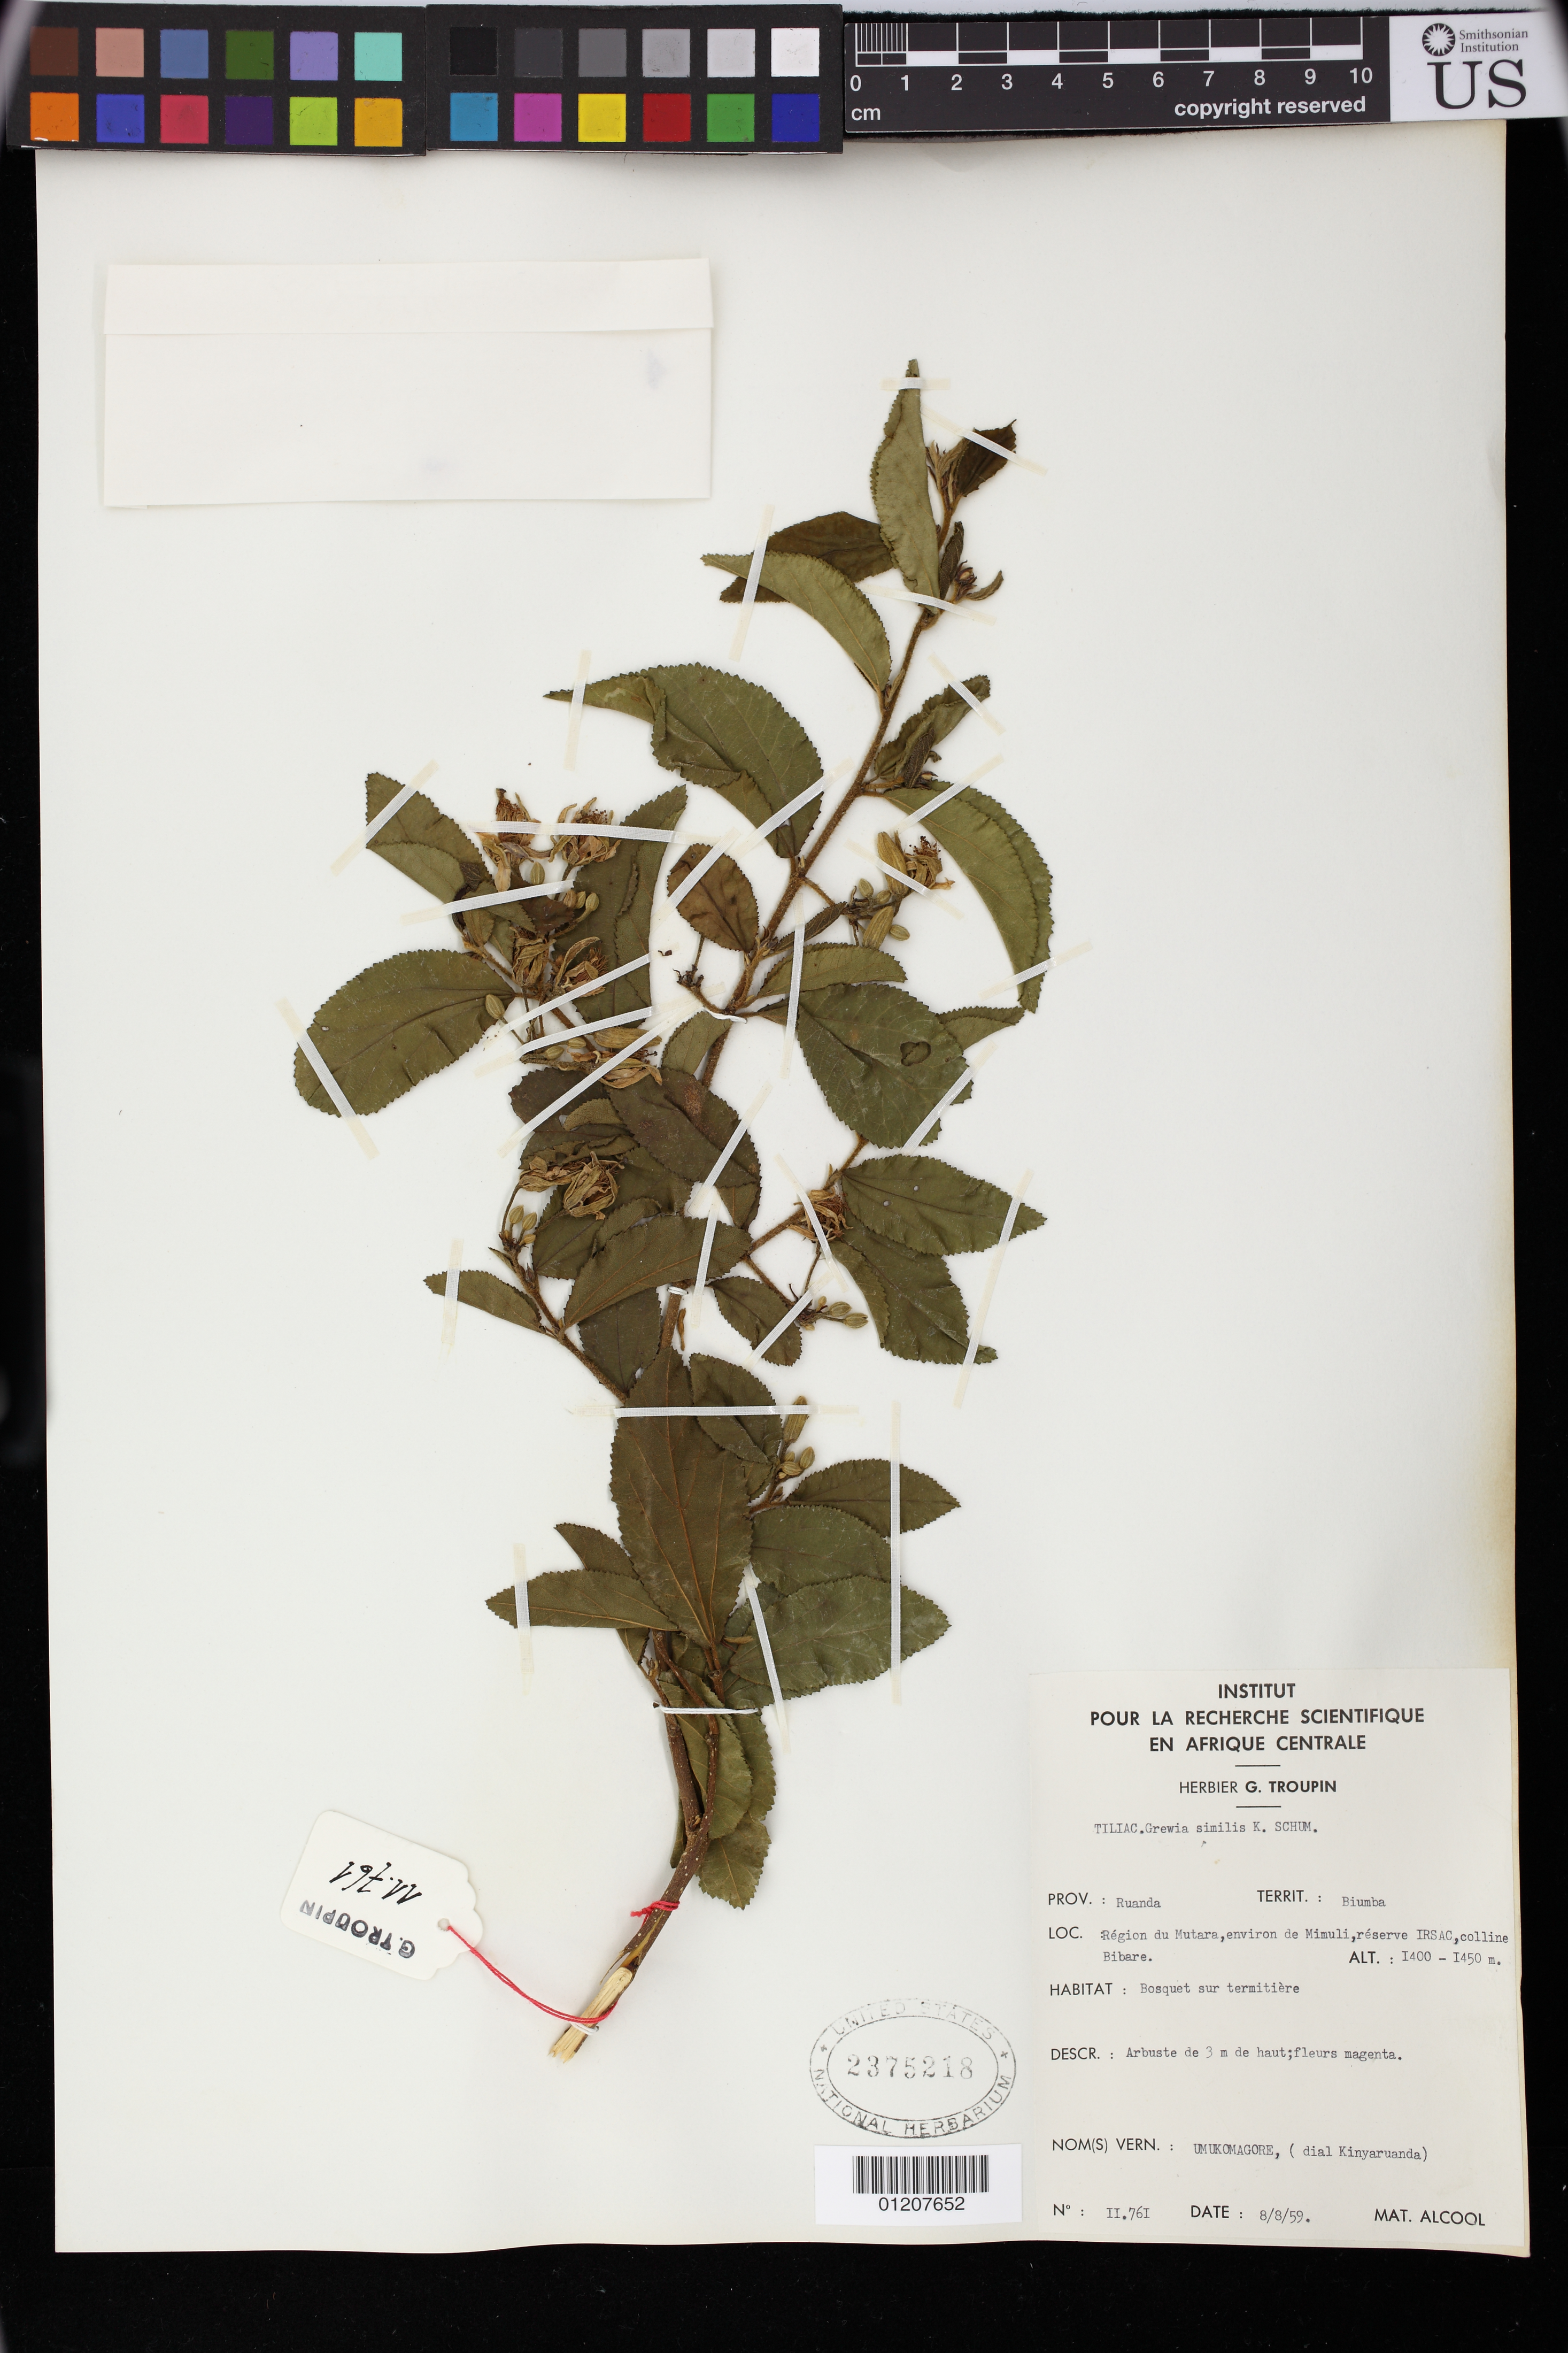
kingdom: Plantae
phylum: Tracheophyta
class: Magnoliopsida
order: Malvales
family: Malvaceae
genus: Grewia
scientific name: Grewia similis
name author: K. Schum.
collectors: G. Troupin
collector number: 11761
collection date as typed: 08 Aug 1959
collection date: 1959-08-08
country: Rwanda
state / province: Est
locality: Prov.: Ruanda, Territ.: Biumba. Loc: Region du Mutara, environ de Mimuli, reserve IRSAC, colline Bibare.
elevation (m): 1400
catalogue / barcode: US 2375218